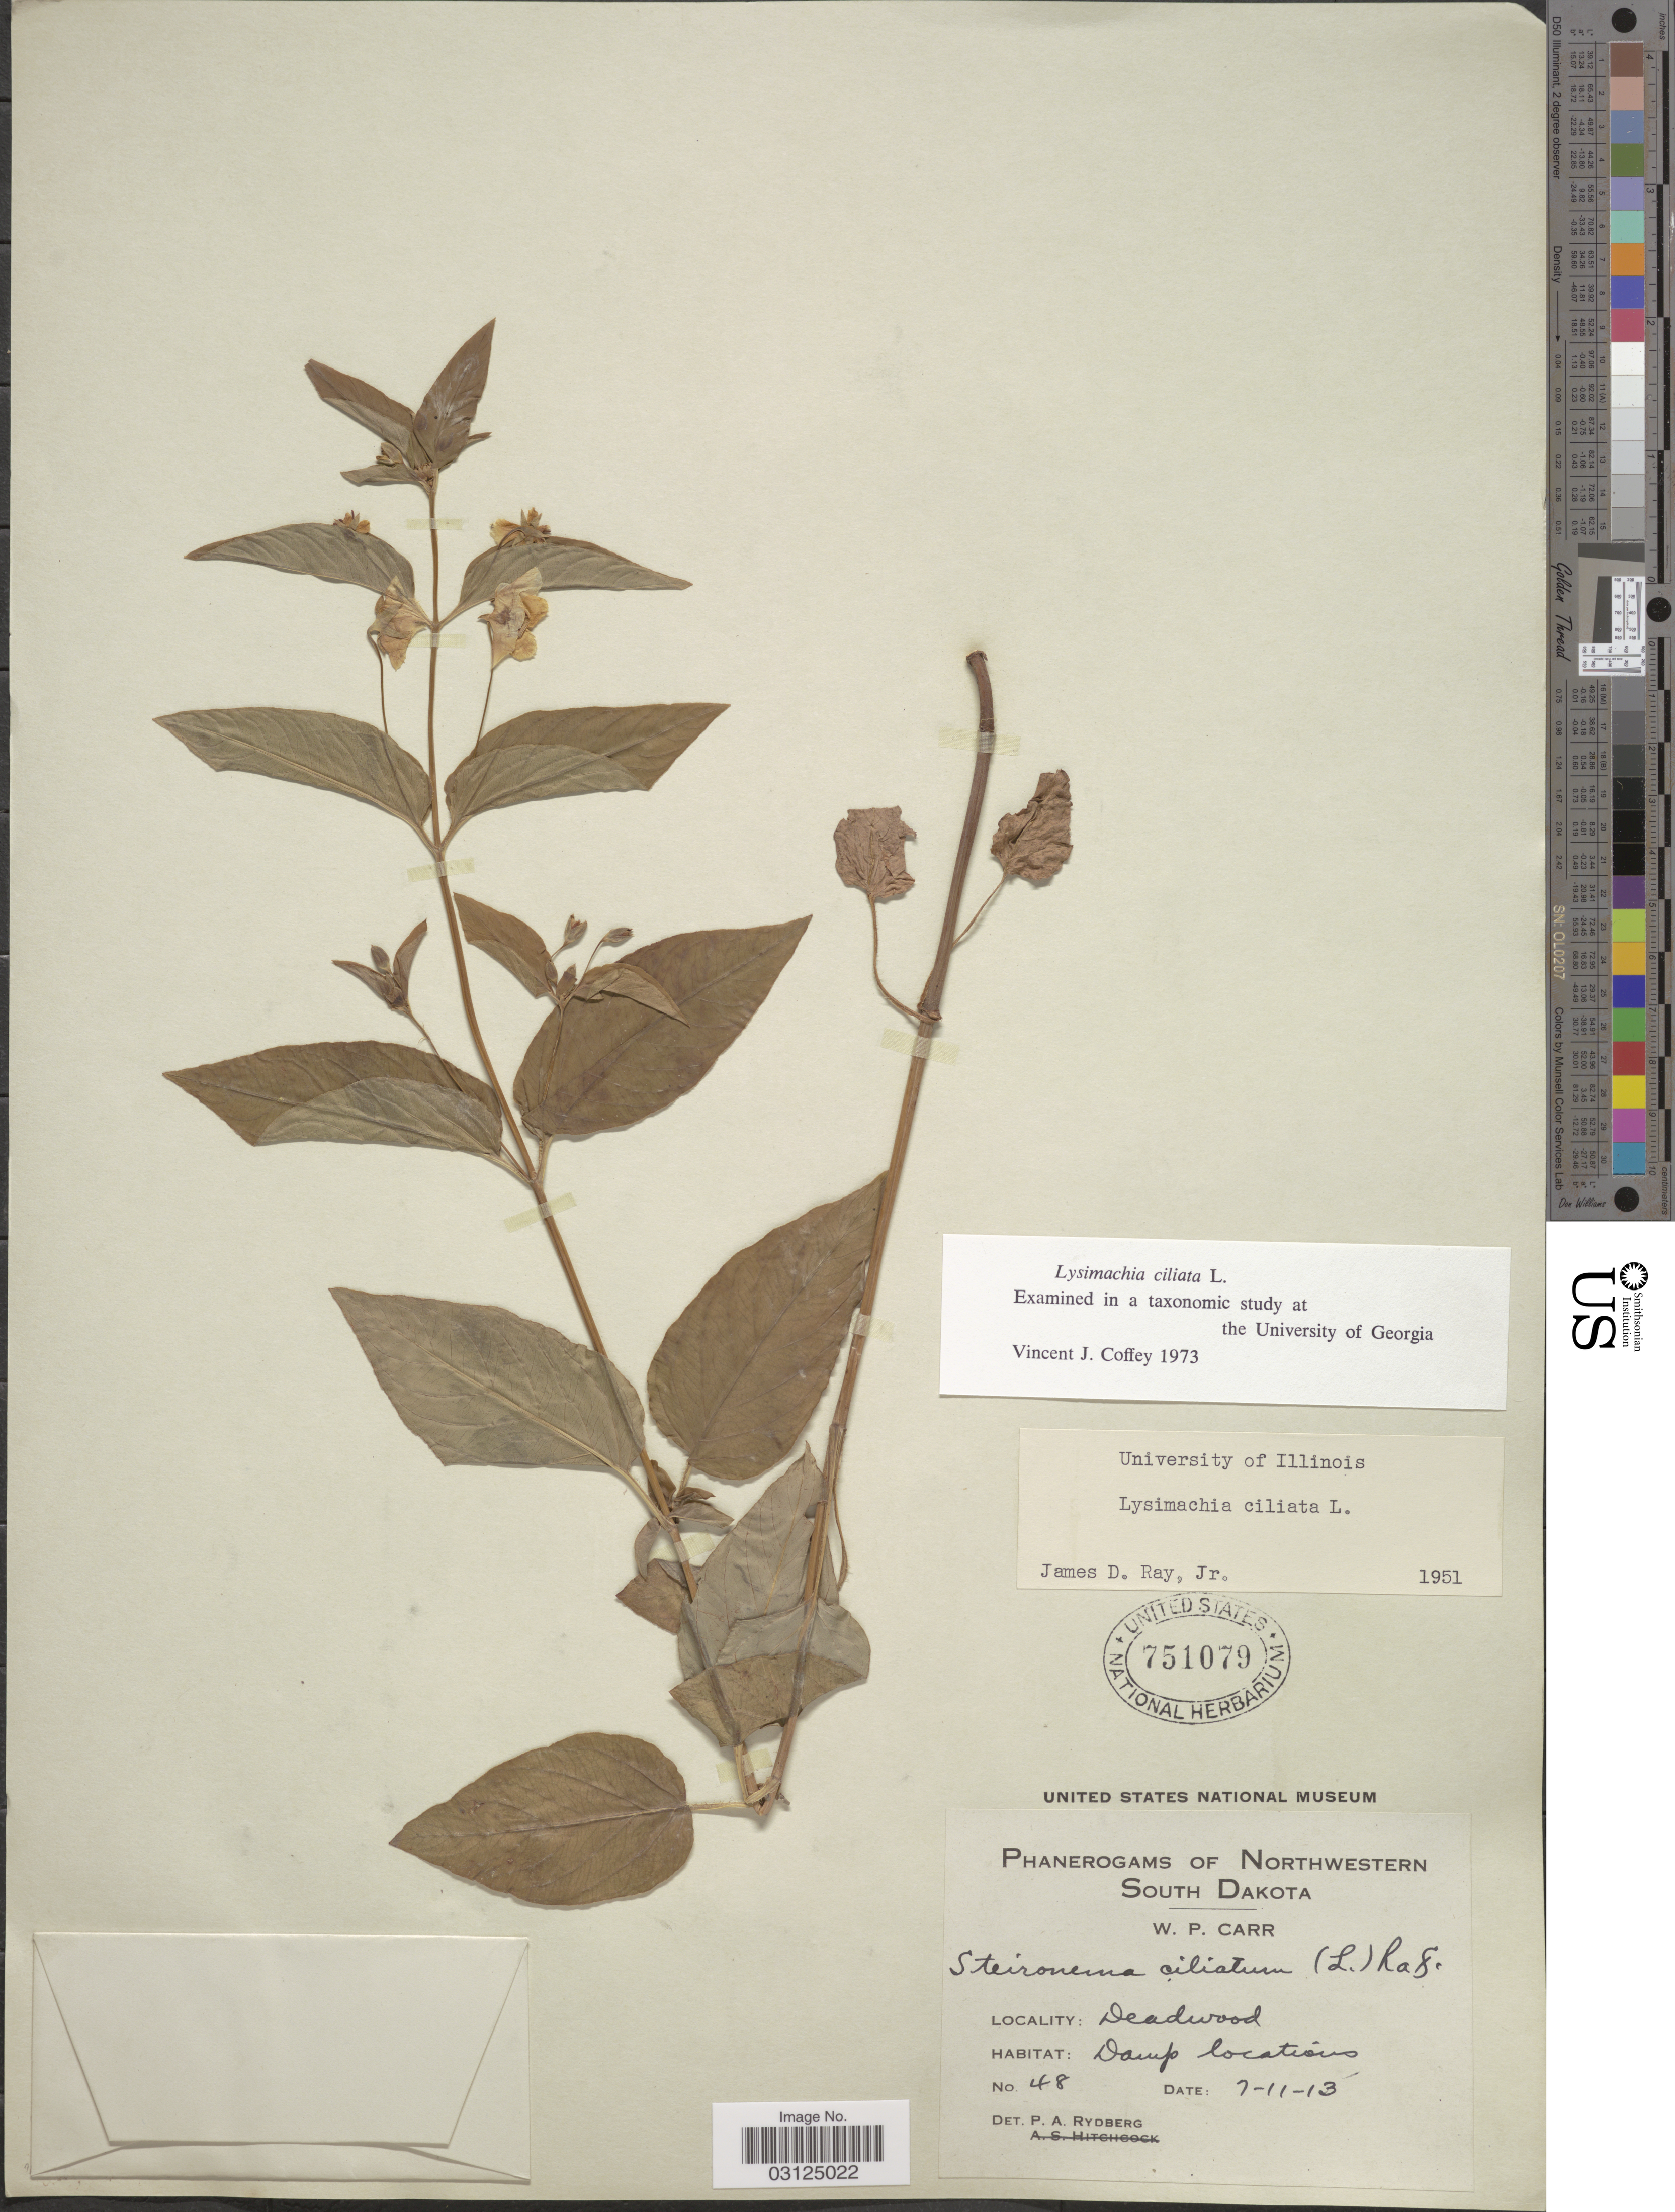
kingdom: Plantae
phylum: Tracheophyta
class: Magnoliopsida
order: Ericales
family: Primulaceae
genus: Lysimachia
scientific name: Lysimachia ciliata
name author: L.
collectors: W. Carr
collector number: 48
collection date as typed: Transcribed d/m/y: 7/11/13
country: United States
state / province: South Dakota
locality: Northwestern South Dakota. Deadwood.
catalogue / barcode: US 751079